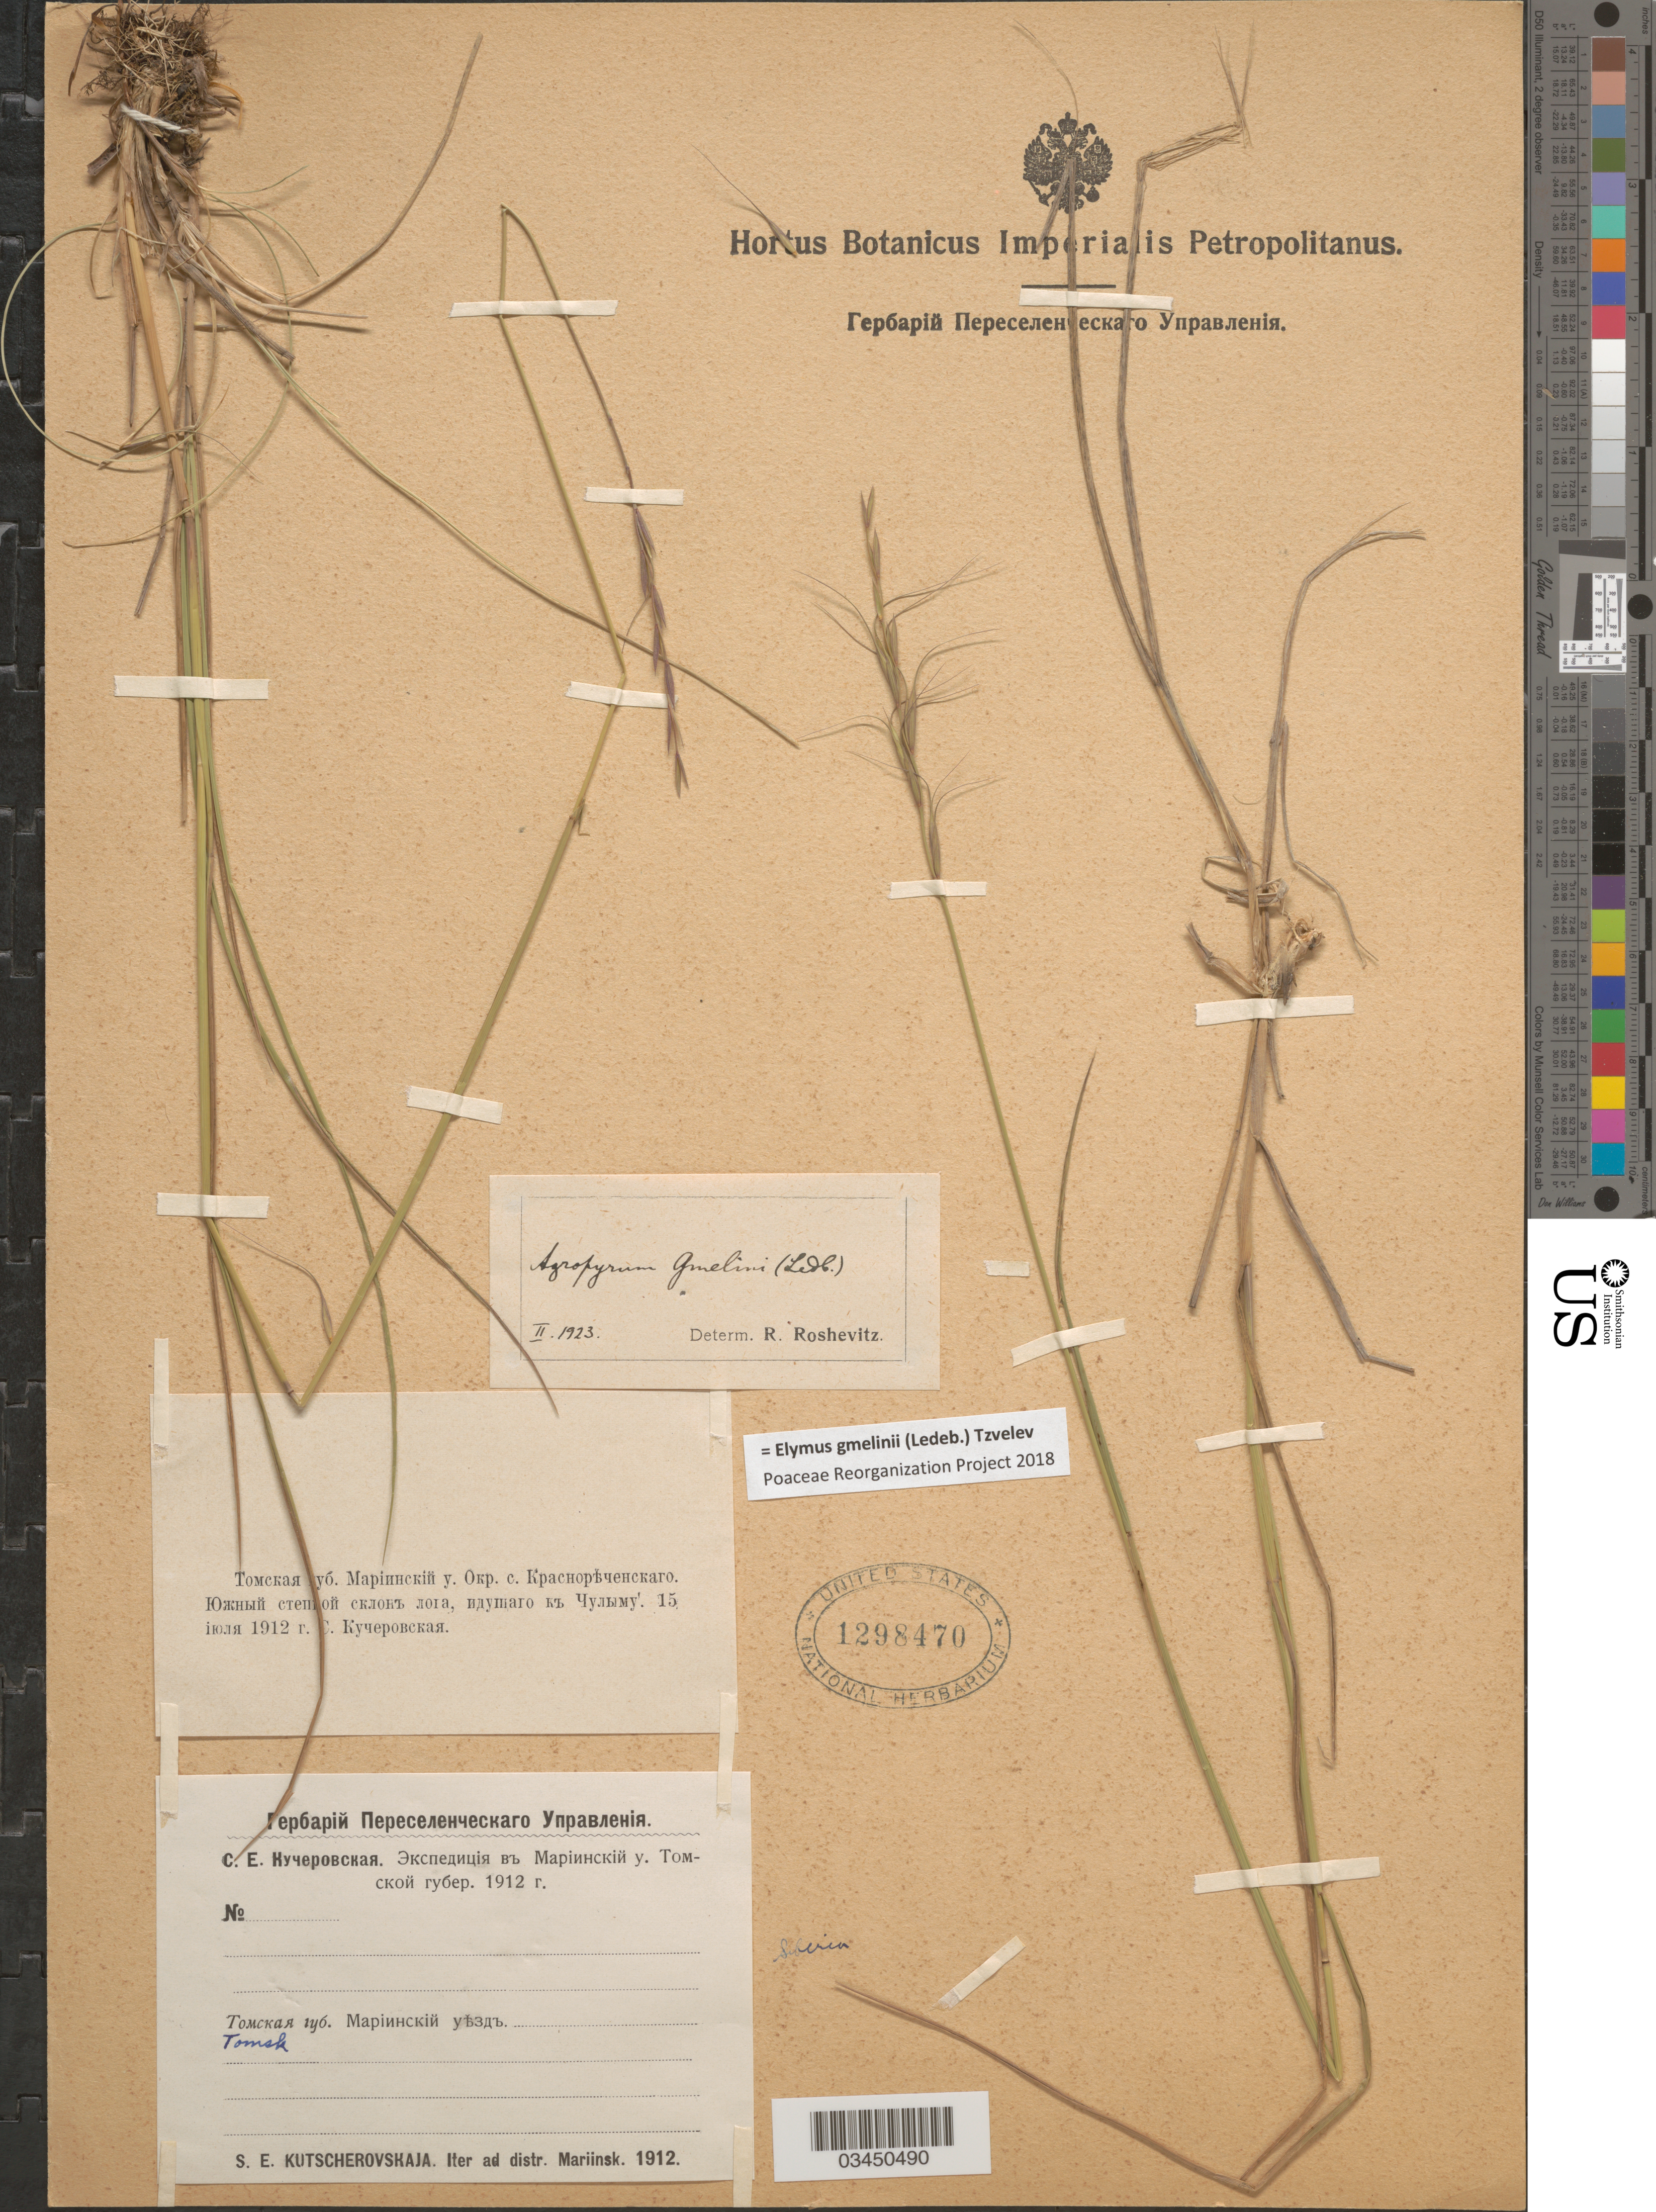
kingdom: Plantae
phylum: Tracheophyta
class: Liliopsida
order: Poales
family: Poaceae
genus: Elymus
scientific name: Elymus gmelinii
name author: (Ledeb.) Tzvelev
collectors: S. Kutscherovskaja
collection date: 1912-07-15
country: Russian Federation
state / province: Kemerovo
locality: Iter ad distr. Mariinsk. Vicinity of river Krasnorechenskoye, near Chulym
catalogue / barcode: US 1298470